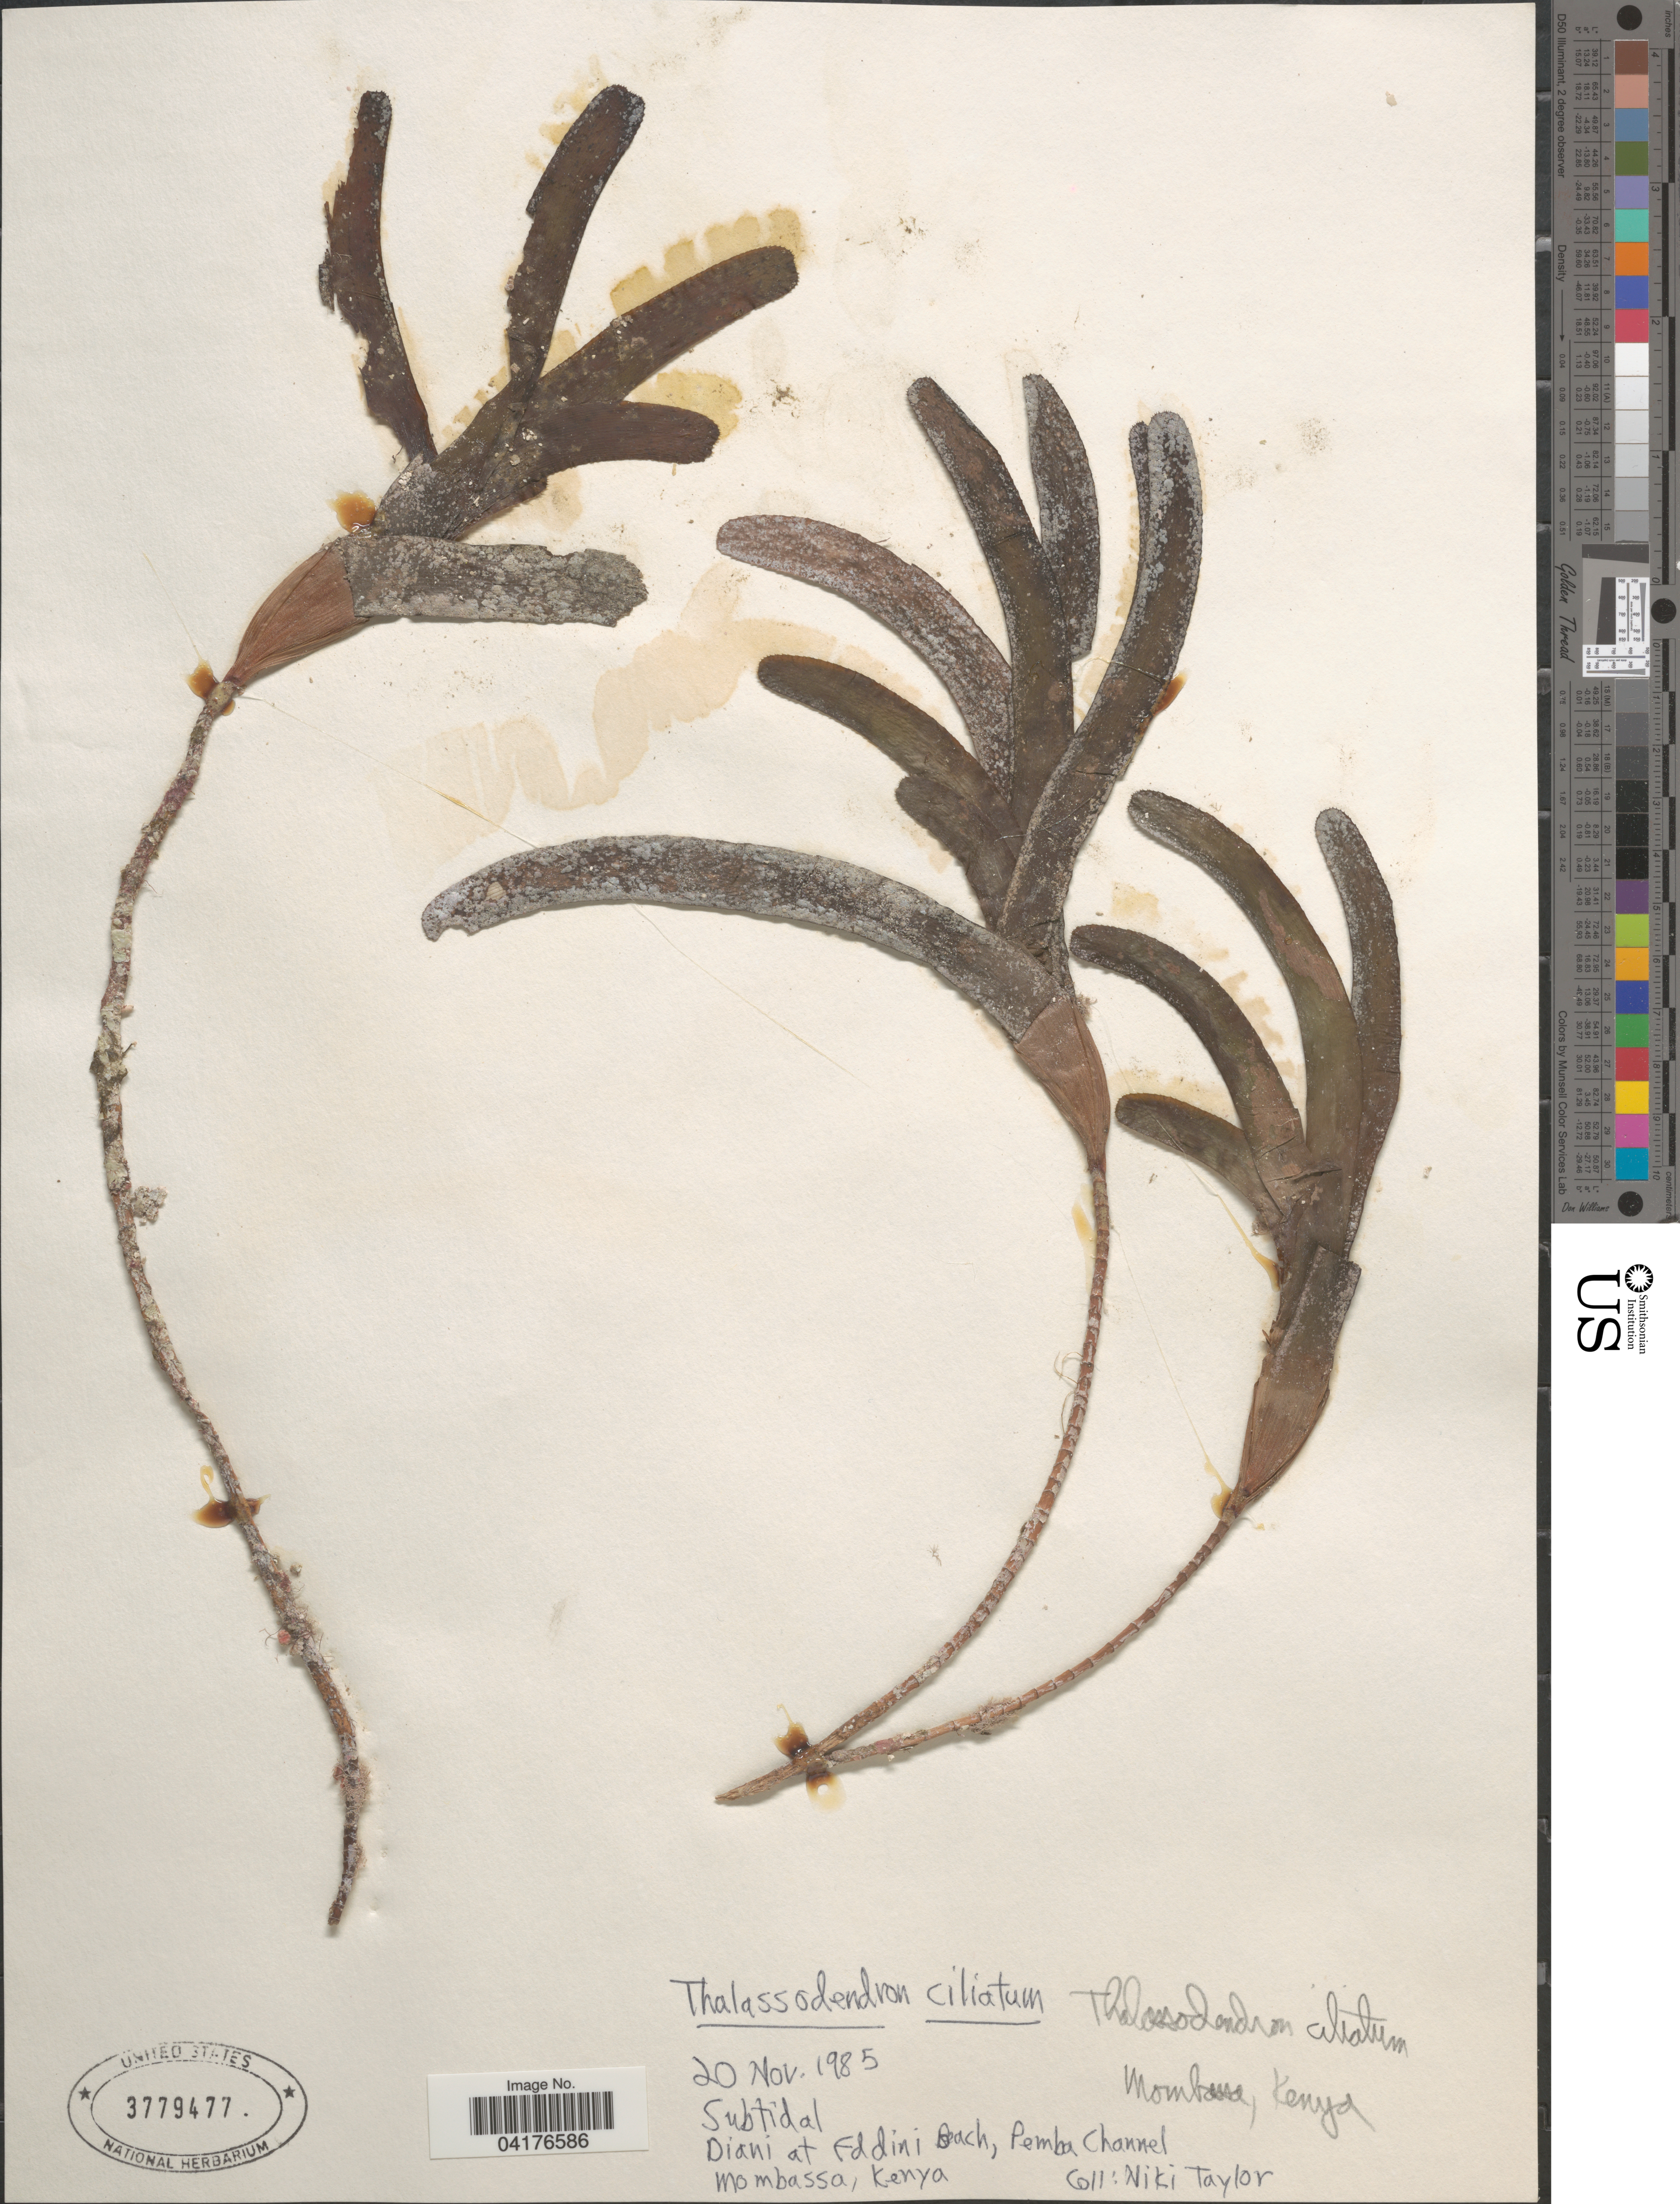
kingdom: Plantae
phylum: Tracheophyta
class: Liliopsida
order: Alismatales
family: Cymodoceaceae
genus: Thalassodendron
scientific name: Thalassodendron ciliatum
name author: (Forssk.) Hartog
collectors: N. Taylor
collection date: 1985-11-20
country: Kenya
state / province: Mombasa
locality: Diani at Fadini Beach, Pemba Channel.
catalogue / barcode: US 3779477